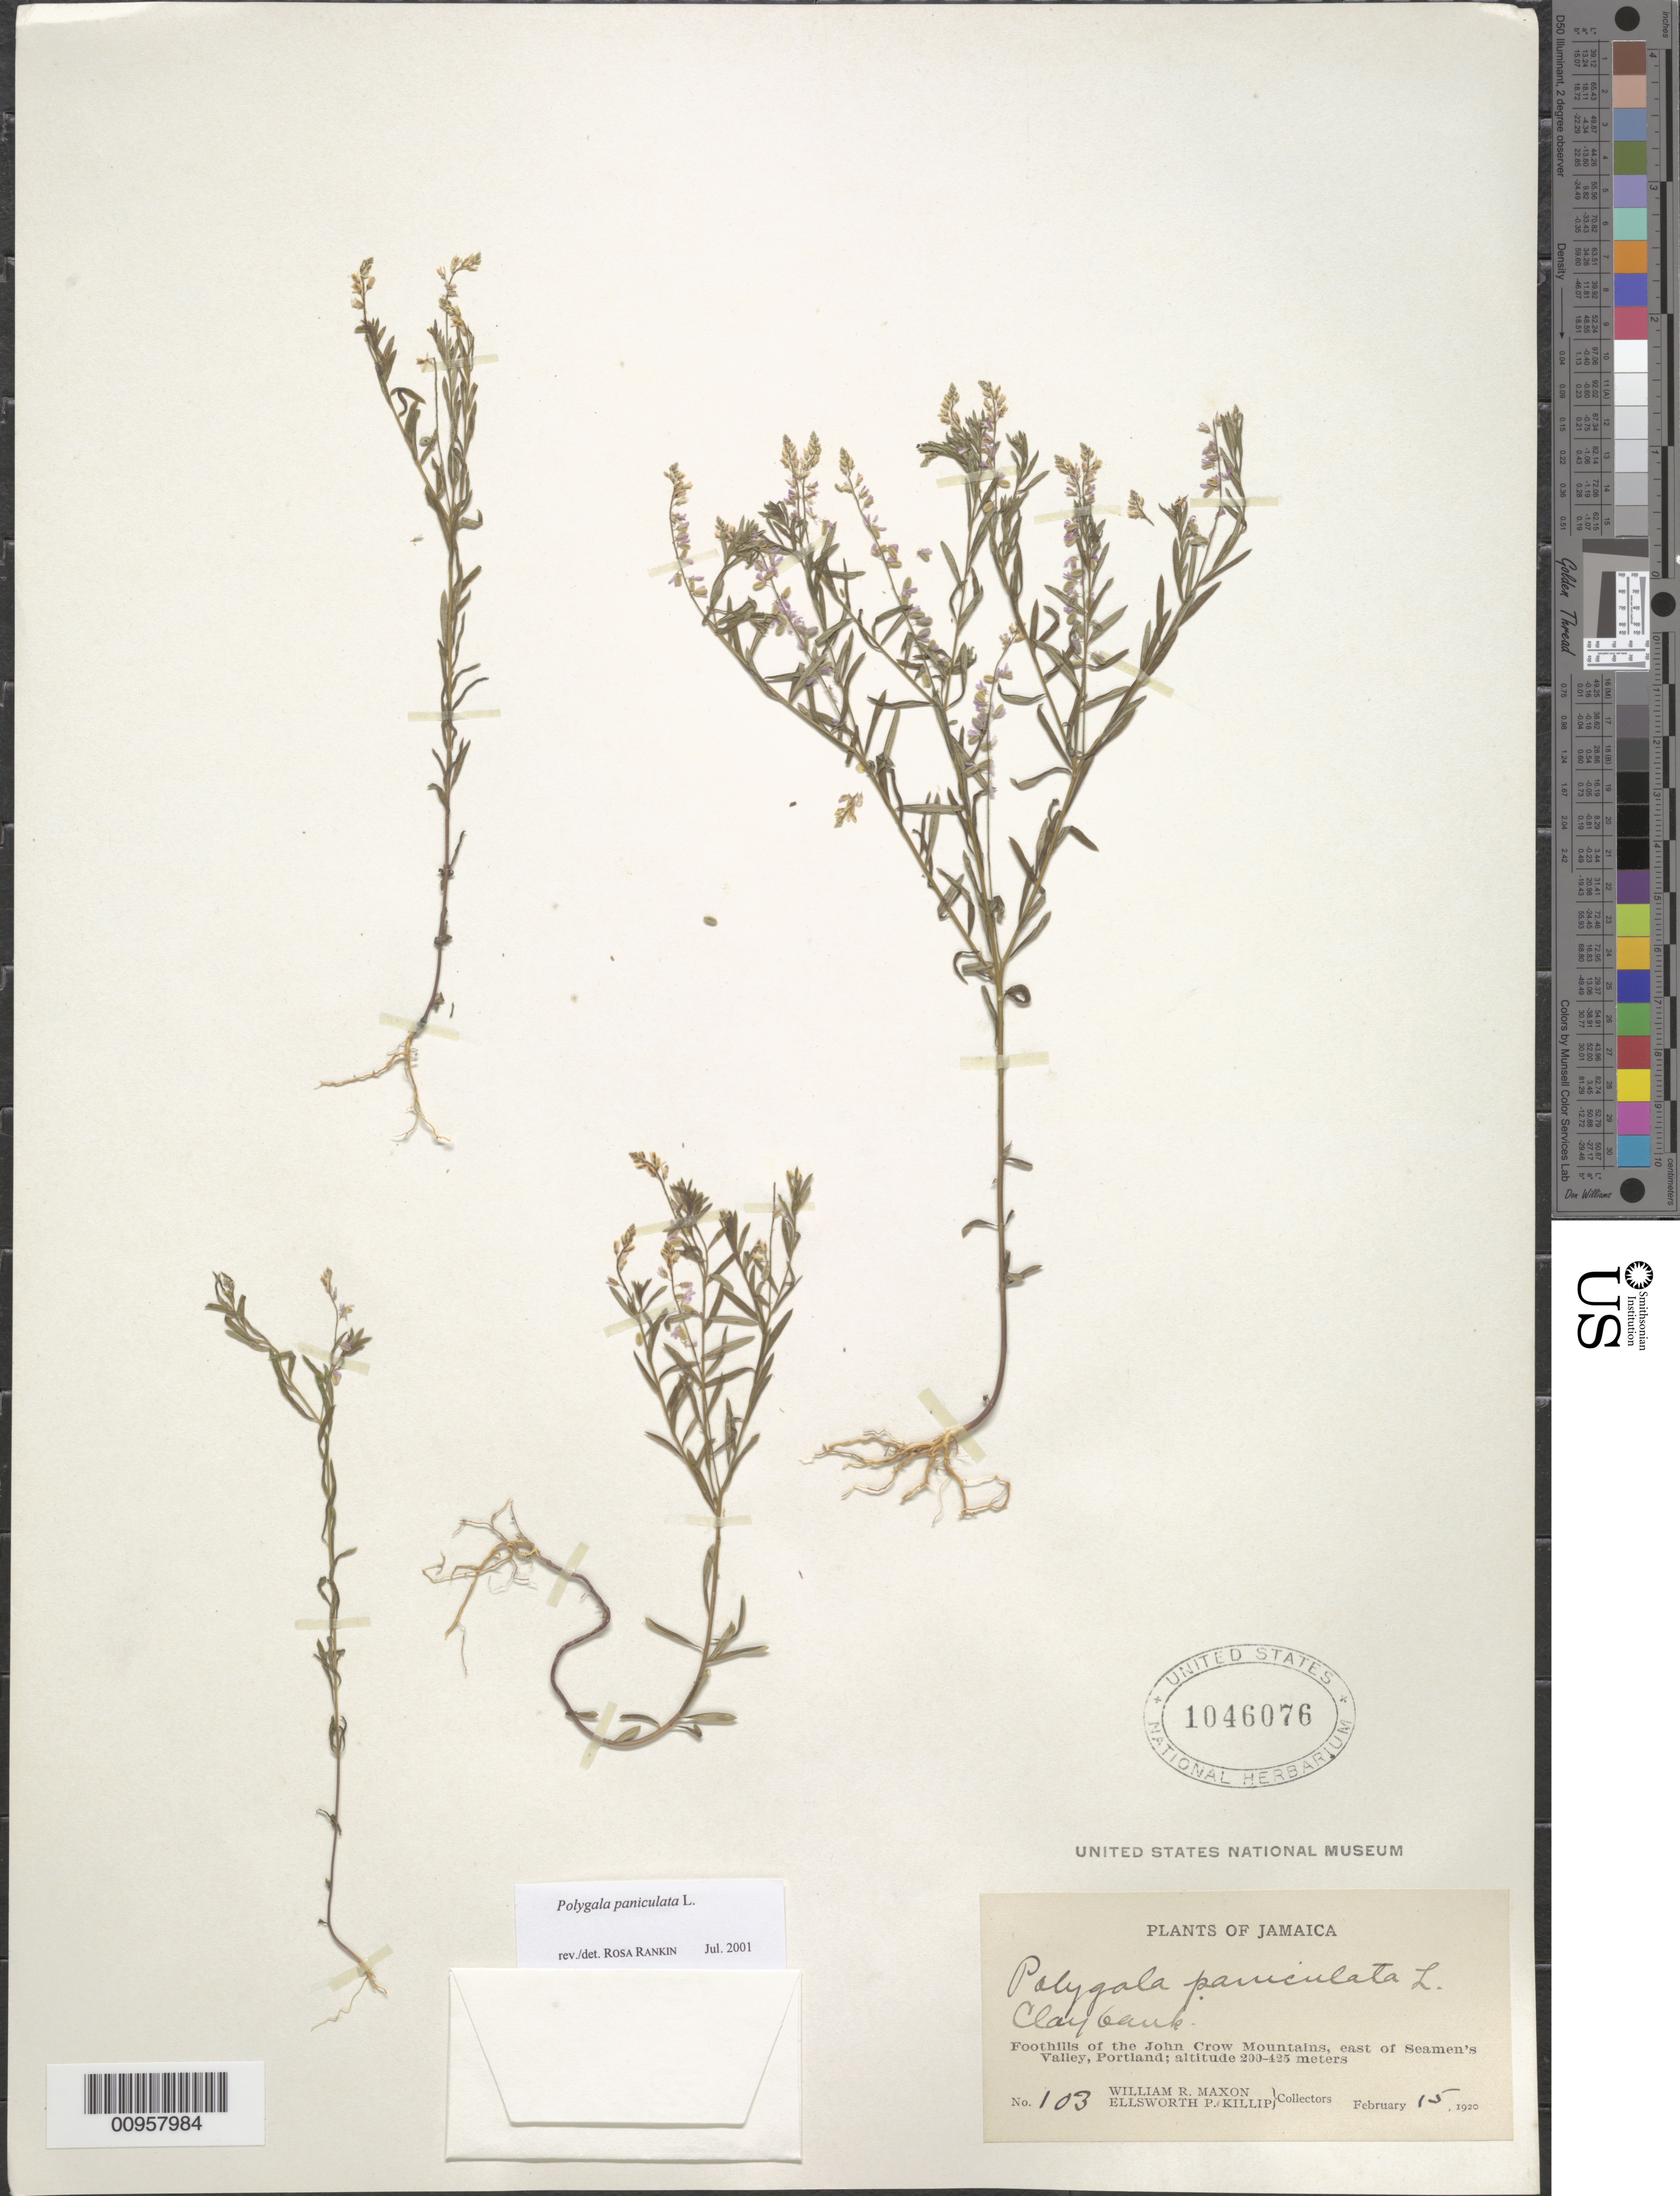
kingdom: Plantae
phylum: Tracheophyta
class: Magnoliopsida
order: Fabales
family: Polygalaceae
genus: Polygala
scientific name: Polygala paniculata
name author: L.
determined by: Rankin Rodriguez, Rosa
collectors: W. R. Maxon & E. P. Killip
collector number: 103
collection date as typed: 15 Feb 1920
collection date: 1920-02-15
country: Jamaica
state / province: Portland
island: Jamaica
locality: Foothills of the John Crow Mountains, E of Seamen's Valley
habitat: Clay bank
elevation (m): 200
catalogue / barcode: US 1046076